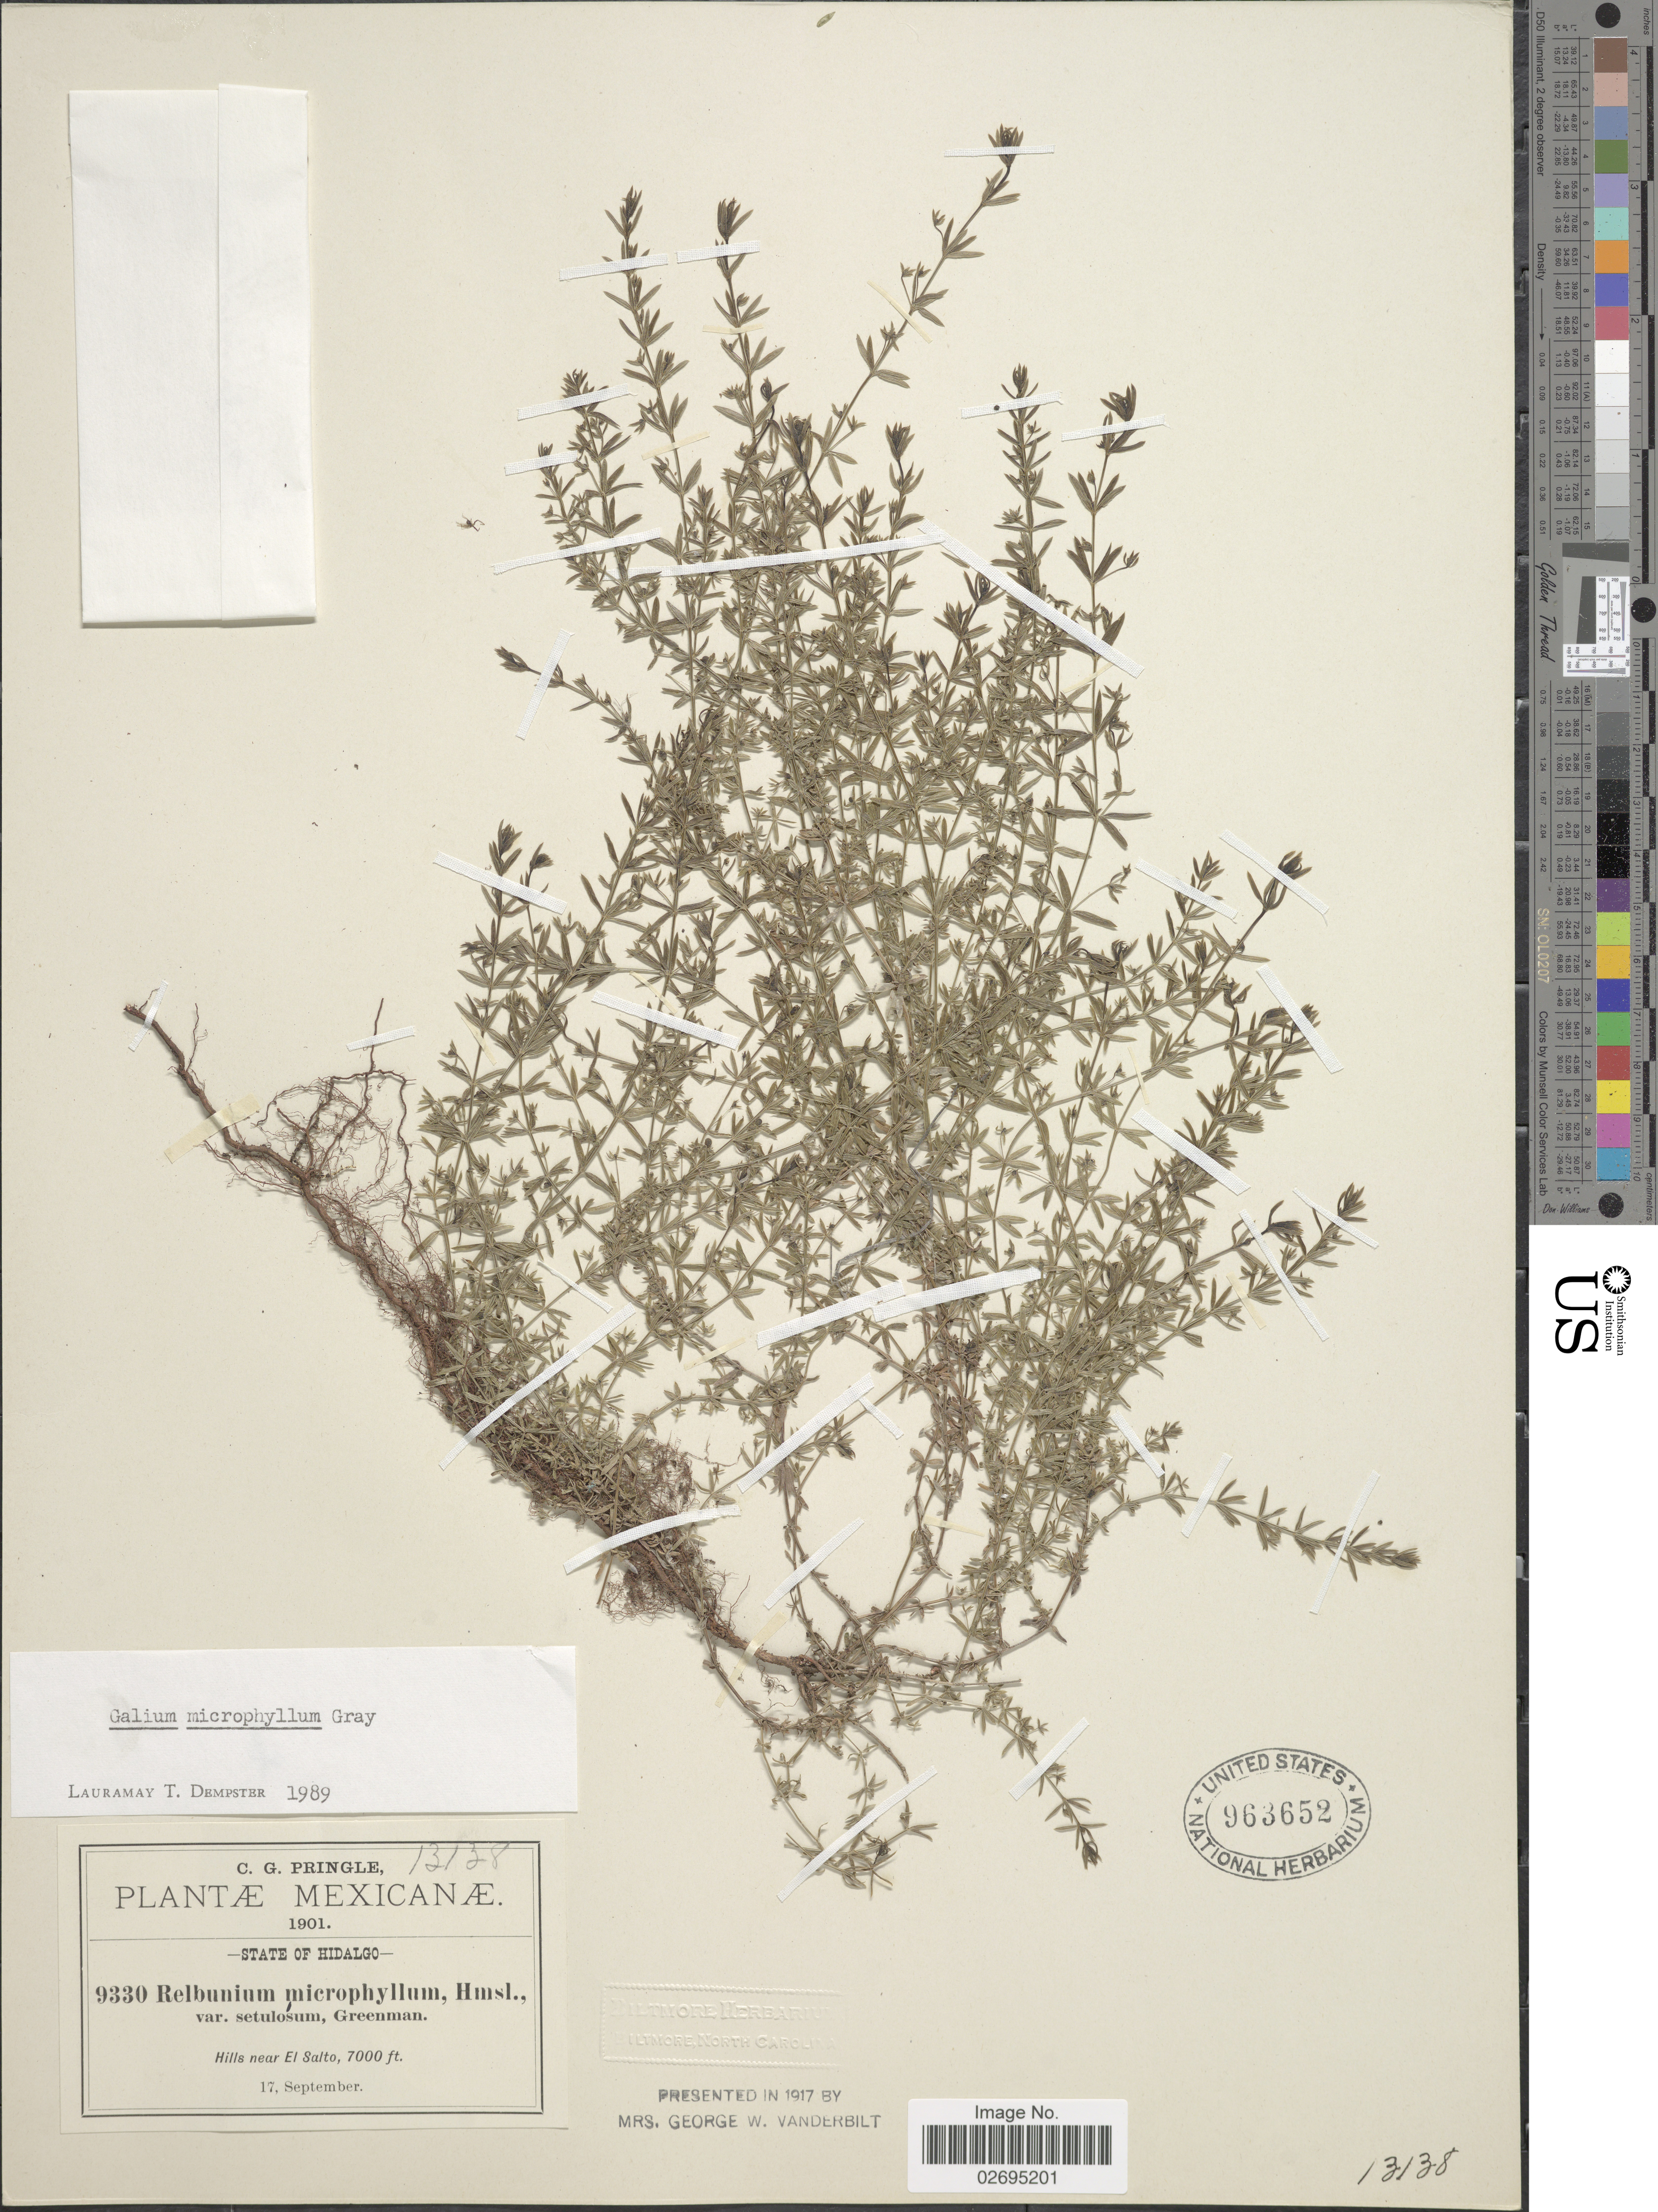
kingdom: Plantae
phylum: Tracheophyta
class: Magnoliopsida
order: Gentianales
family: Rubiaceae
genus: Galium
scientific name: Galium microphyllum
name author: A. Gray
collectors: C. G. Pringle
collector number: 9330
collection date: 1901-09-17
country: Mexico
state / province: Hidalgo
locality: Near El Salto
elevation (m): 2134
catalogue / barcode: US 963652